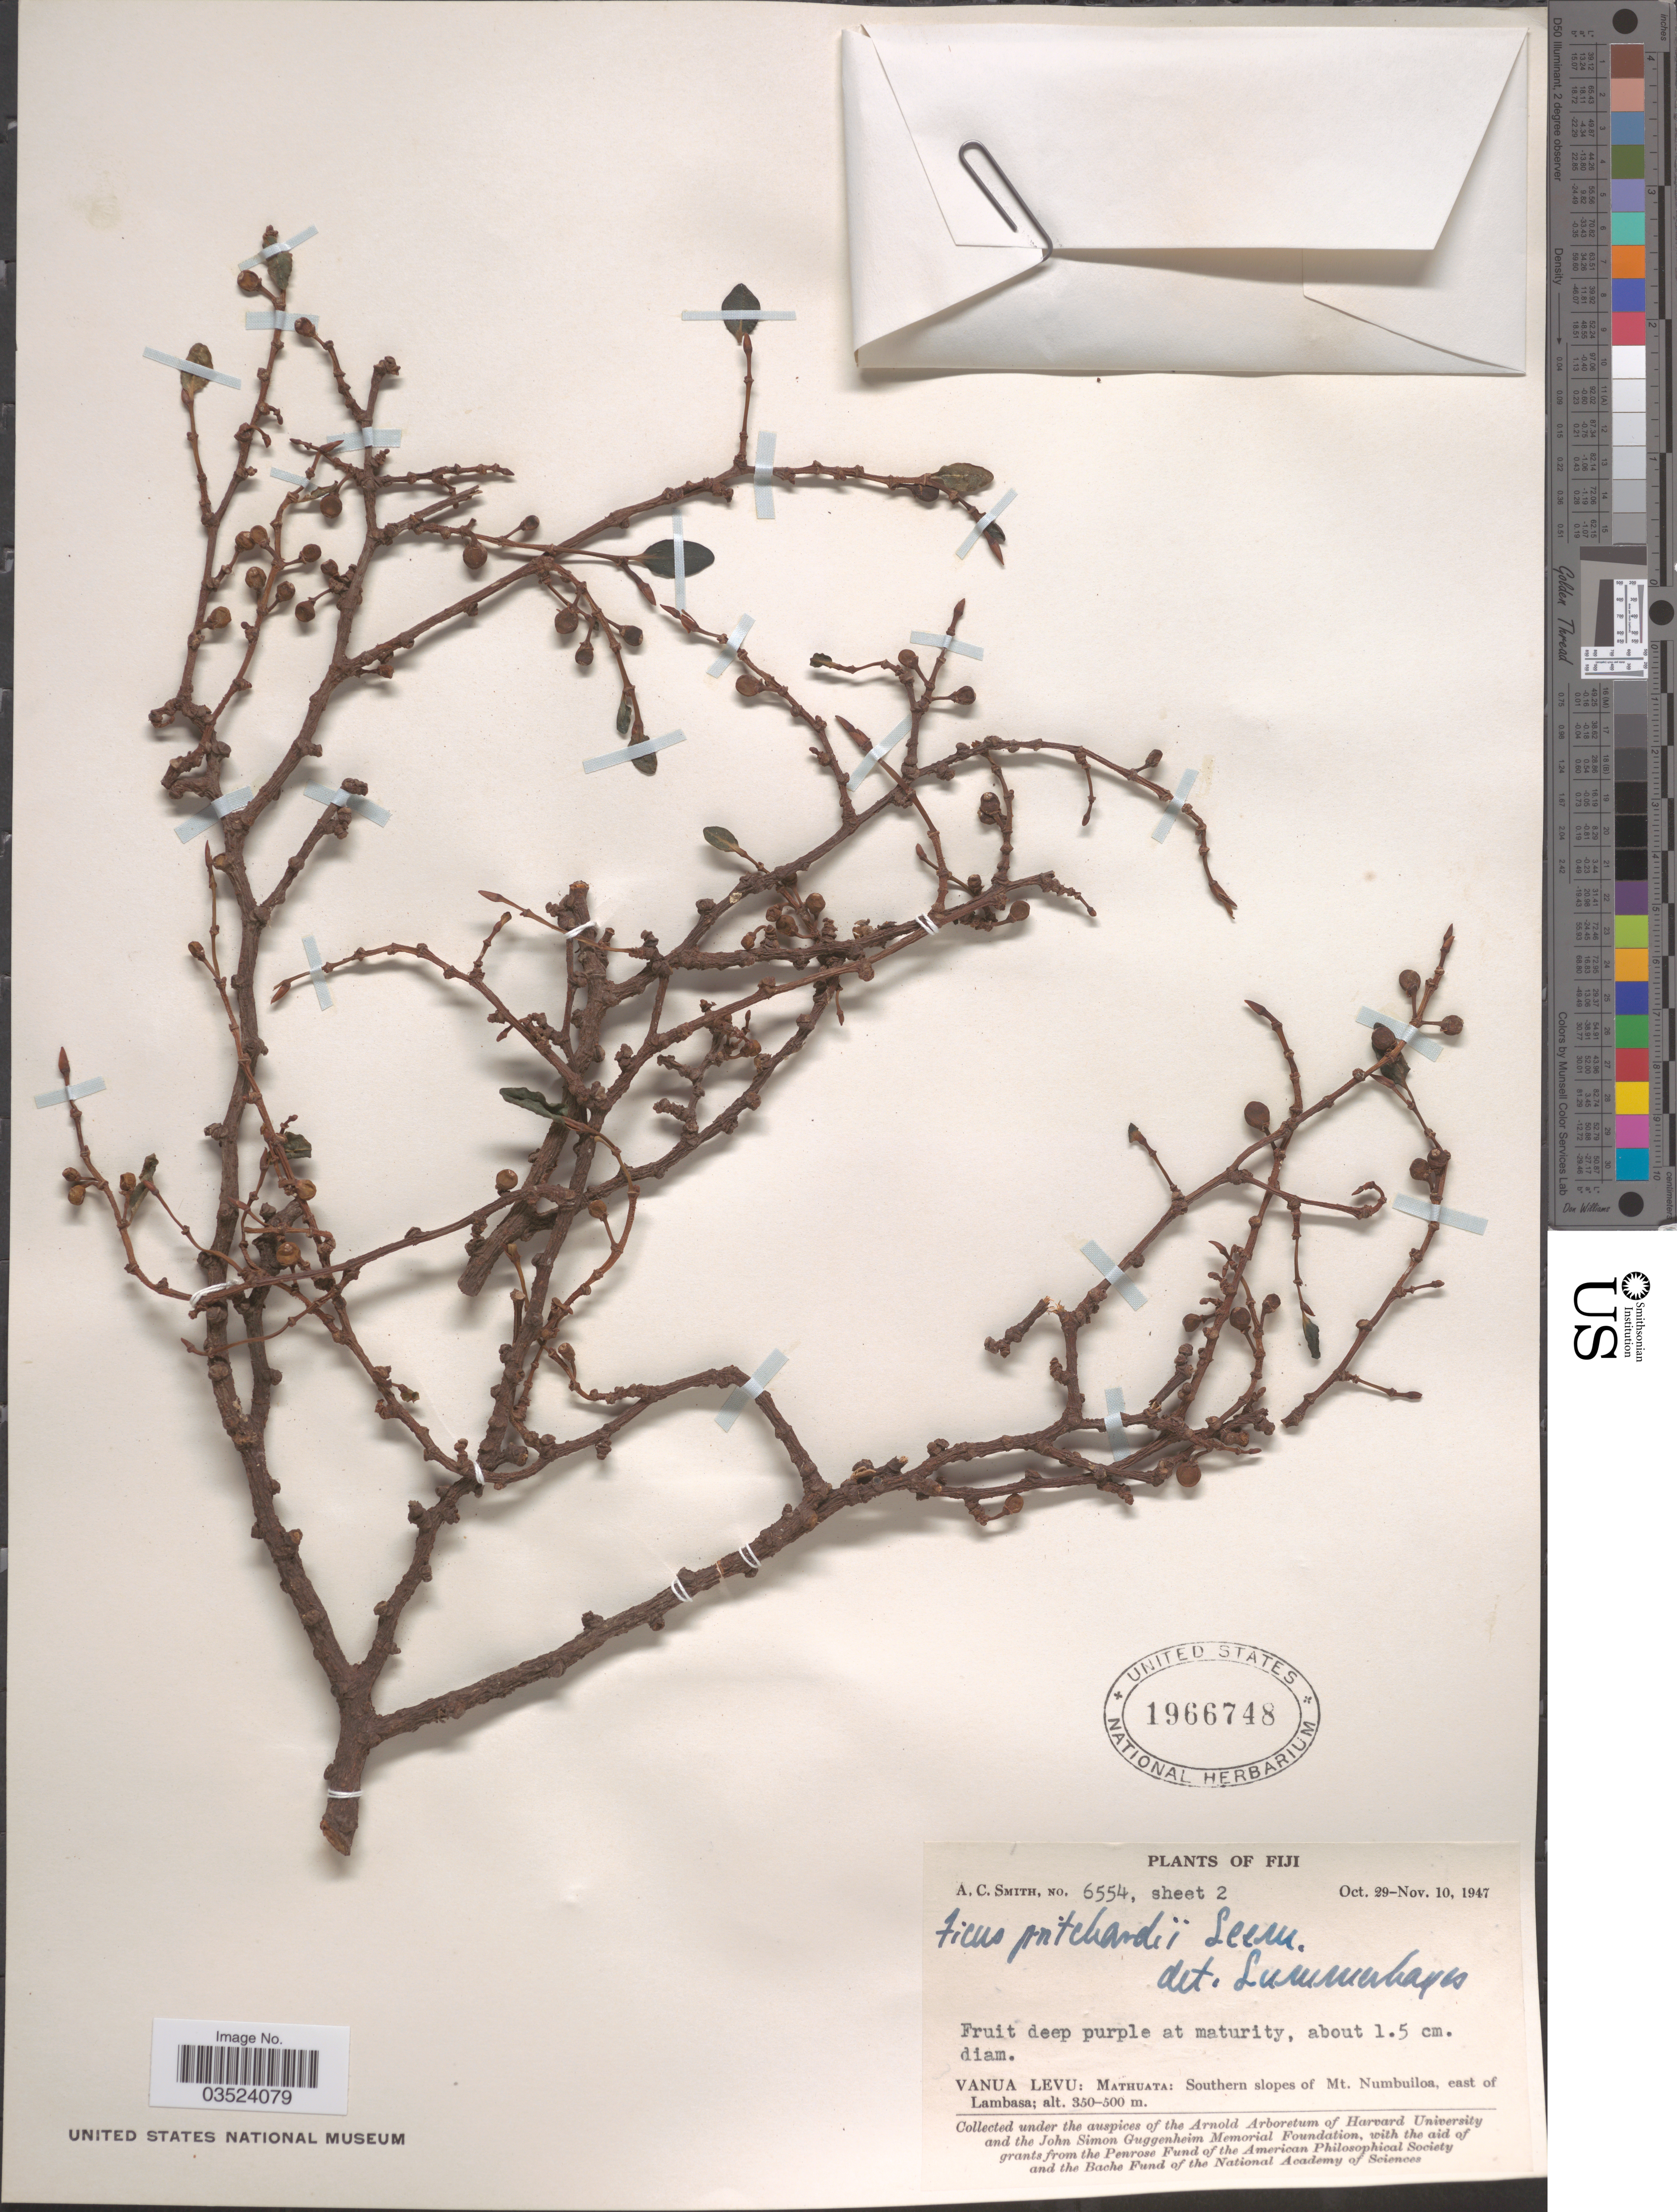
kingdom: Plantae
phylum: Tracheophyta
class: Magnoliopsida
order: Rosales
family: Moraceae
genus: Ficus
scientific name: Ficus pritchardii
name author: Seem.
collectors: A. C. Smith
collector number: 6554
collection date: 1947-10-29/1947-11-10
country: Fiji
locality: Vanua Levu: Mathuata: Southern slopes of Mt. Numbuiloa, east of Lambasa.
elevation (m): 350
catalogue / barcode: US 1966748